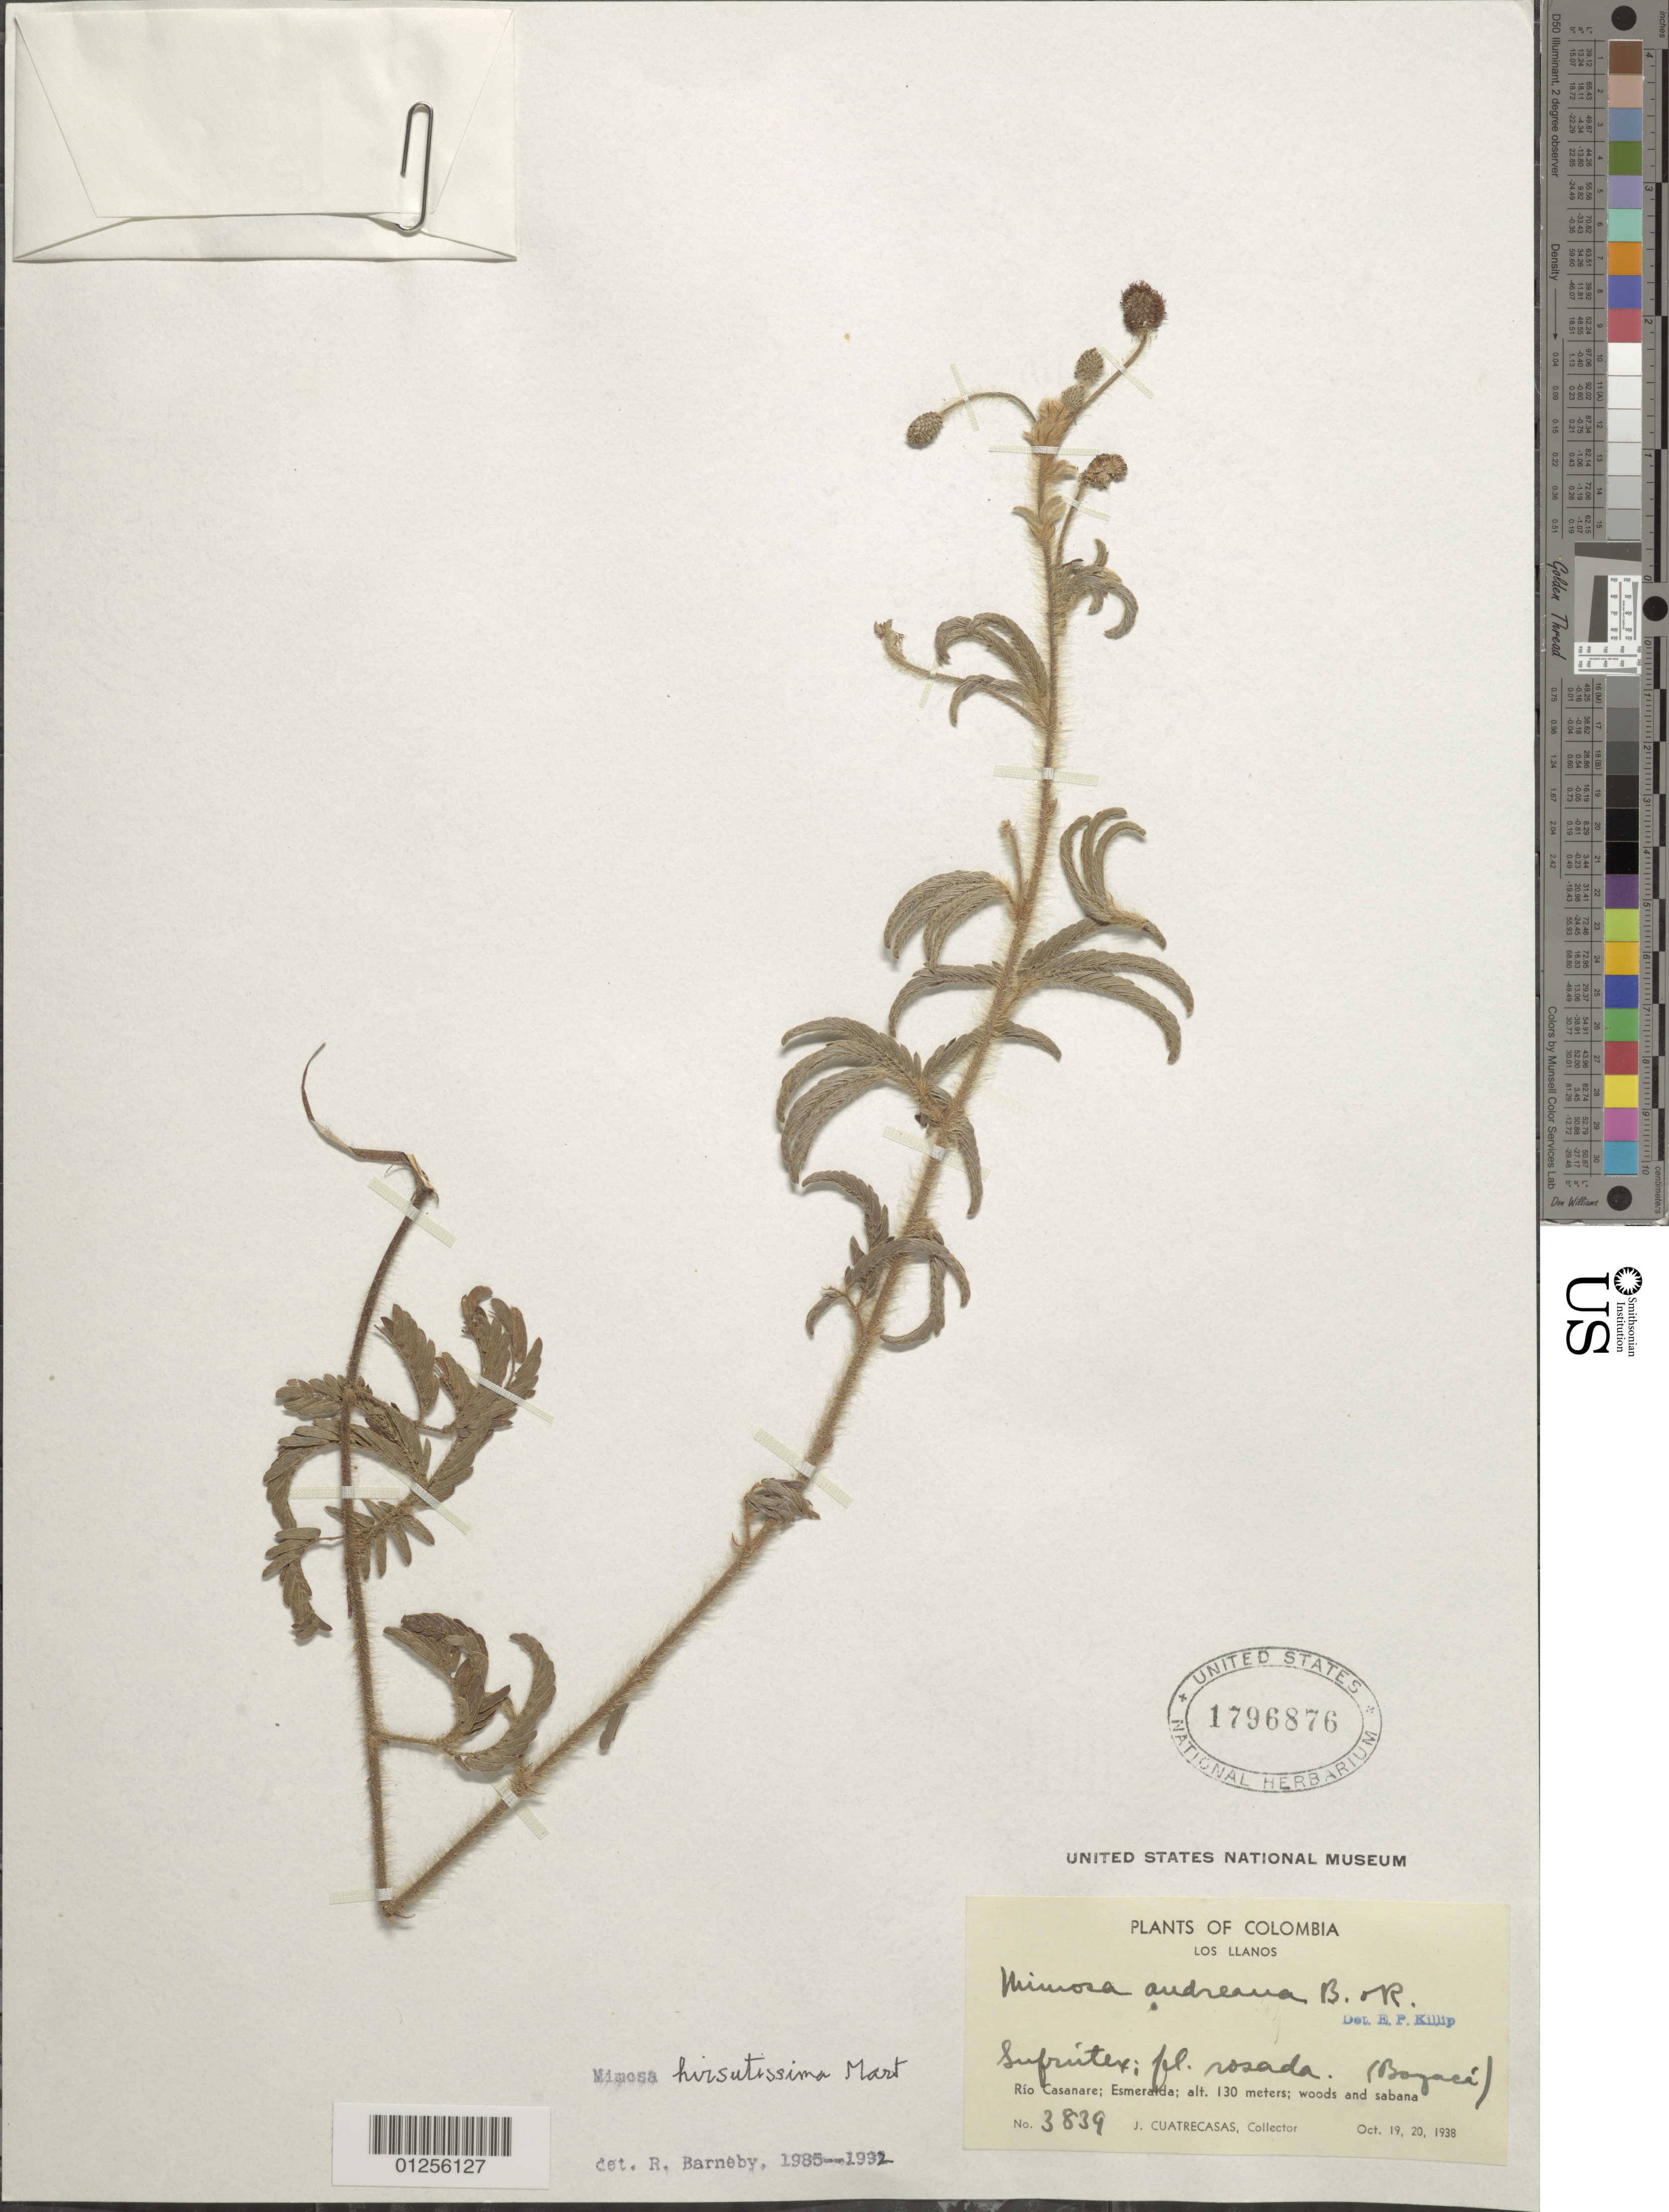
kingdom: Plantae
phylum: Tracheophyta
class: Magnoliopsida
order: Fabales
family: Fabaceae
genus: Mimosa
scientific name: Mimosa hirsutissima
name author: C. Mart.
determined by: Barneby, Rupert C., (NY)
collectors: J. Cuatrecasas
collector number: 3839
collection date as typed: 19 Oct 1938 and 20 Oct 1938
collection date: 1938-10-19,1938-10-20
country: Ecuador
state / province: Esmeraldas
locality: Rio Casanare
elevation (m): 130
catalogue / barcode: US 1796876